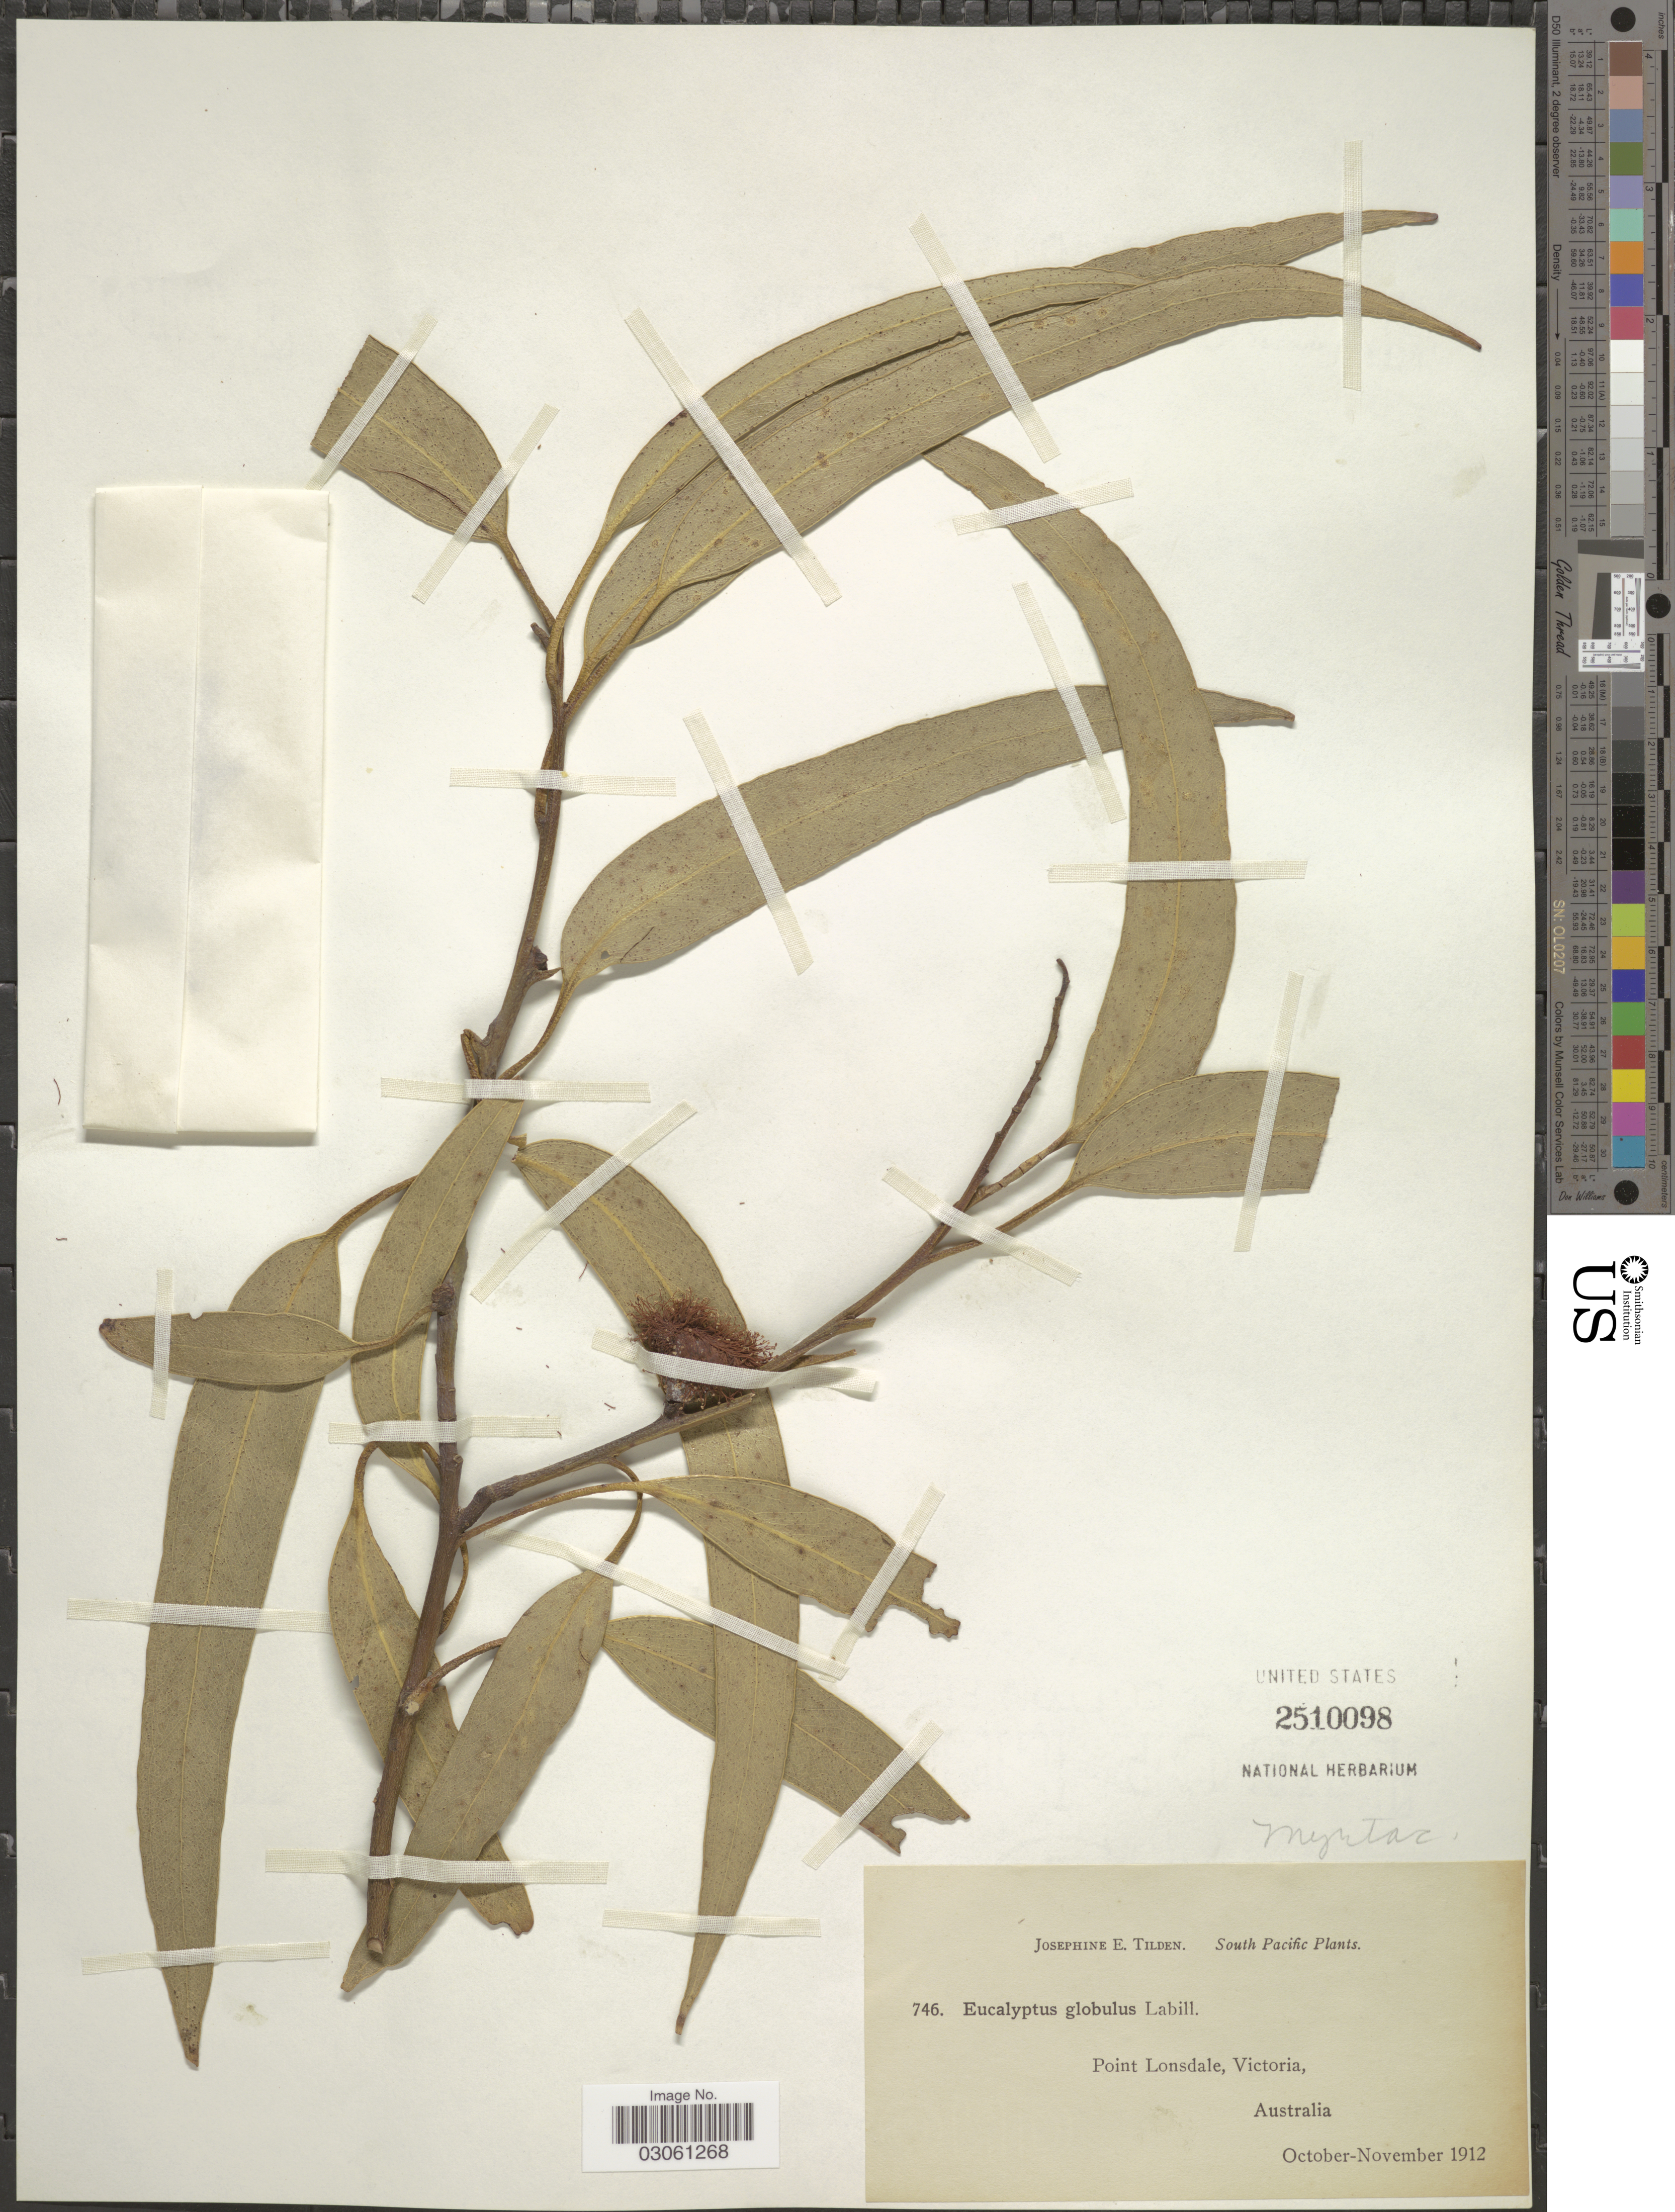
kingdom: Plantae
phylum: Tracheophyta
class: Magnoliopsida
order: Myrtales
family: Myrtaceae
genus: Eucalyptus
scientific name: Eucalyptus globulus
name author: Labill.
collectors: J. E. Tilden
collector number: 746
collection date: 1912-10/1912-11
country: Australia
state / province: Victoria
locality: Point Lonsdale, Victoria.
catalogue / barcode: US 2510098